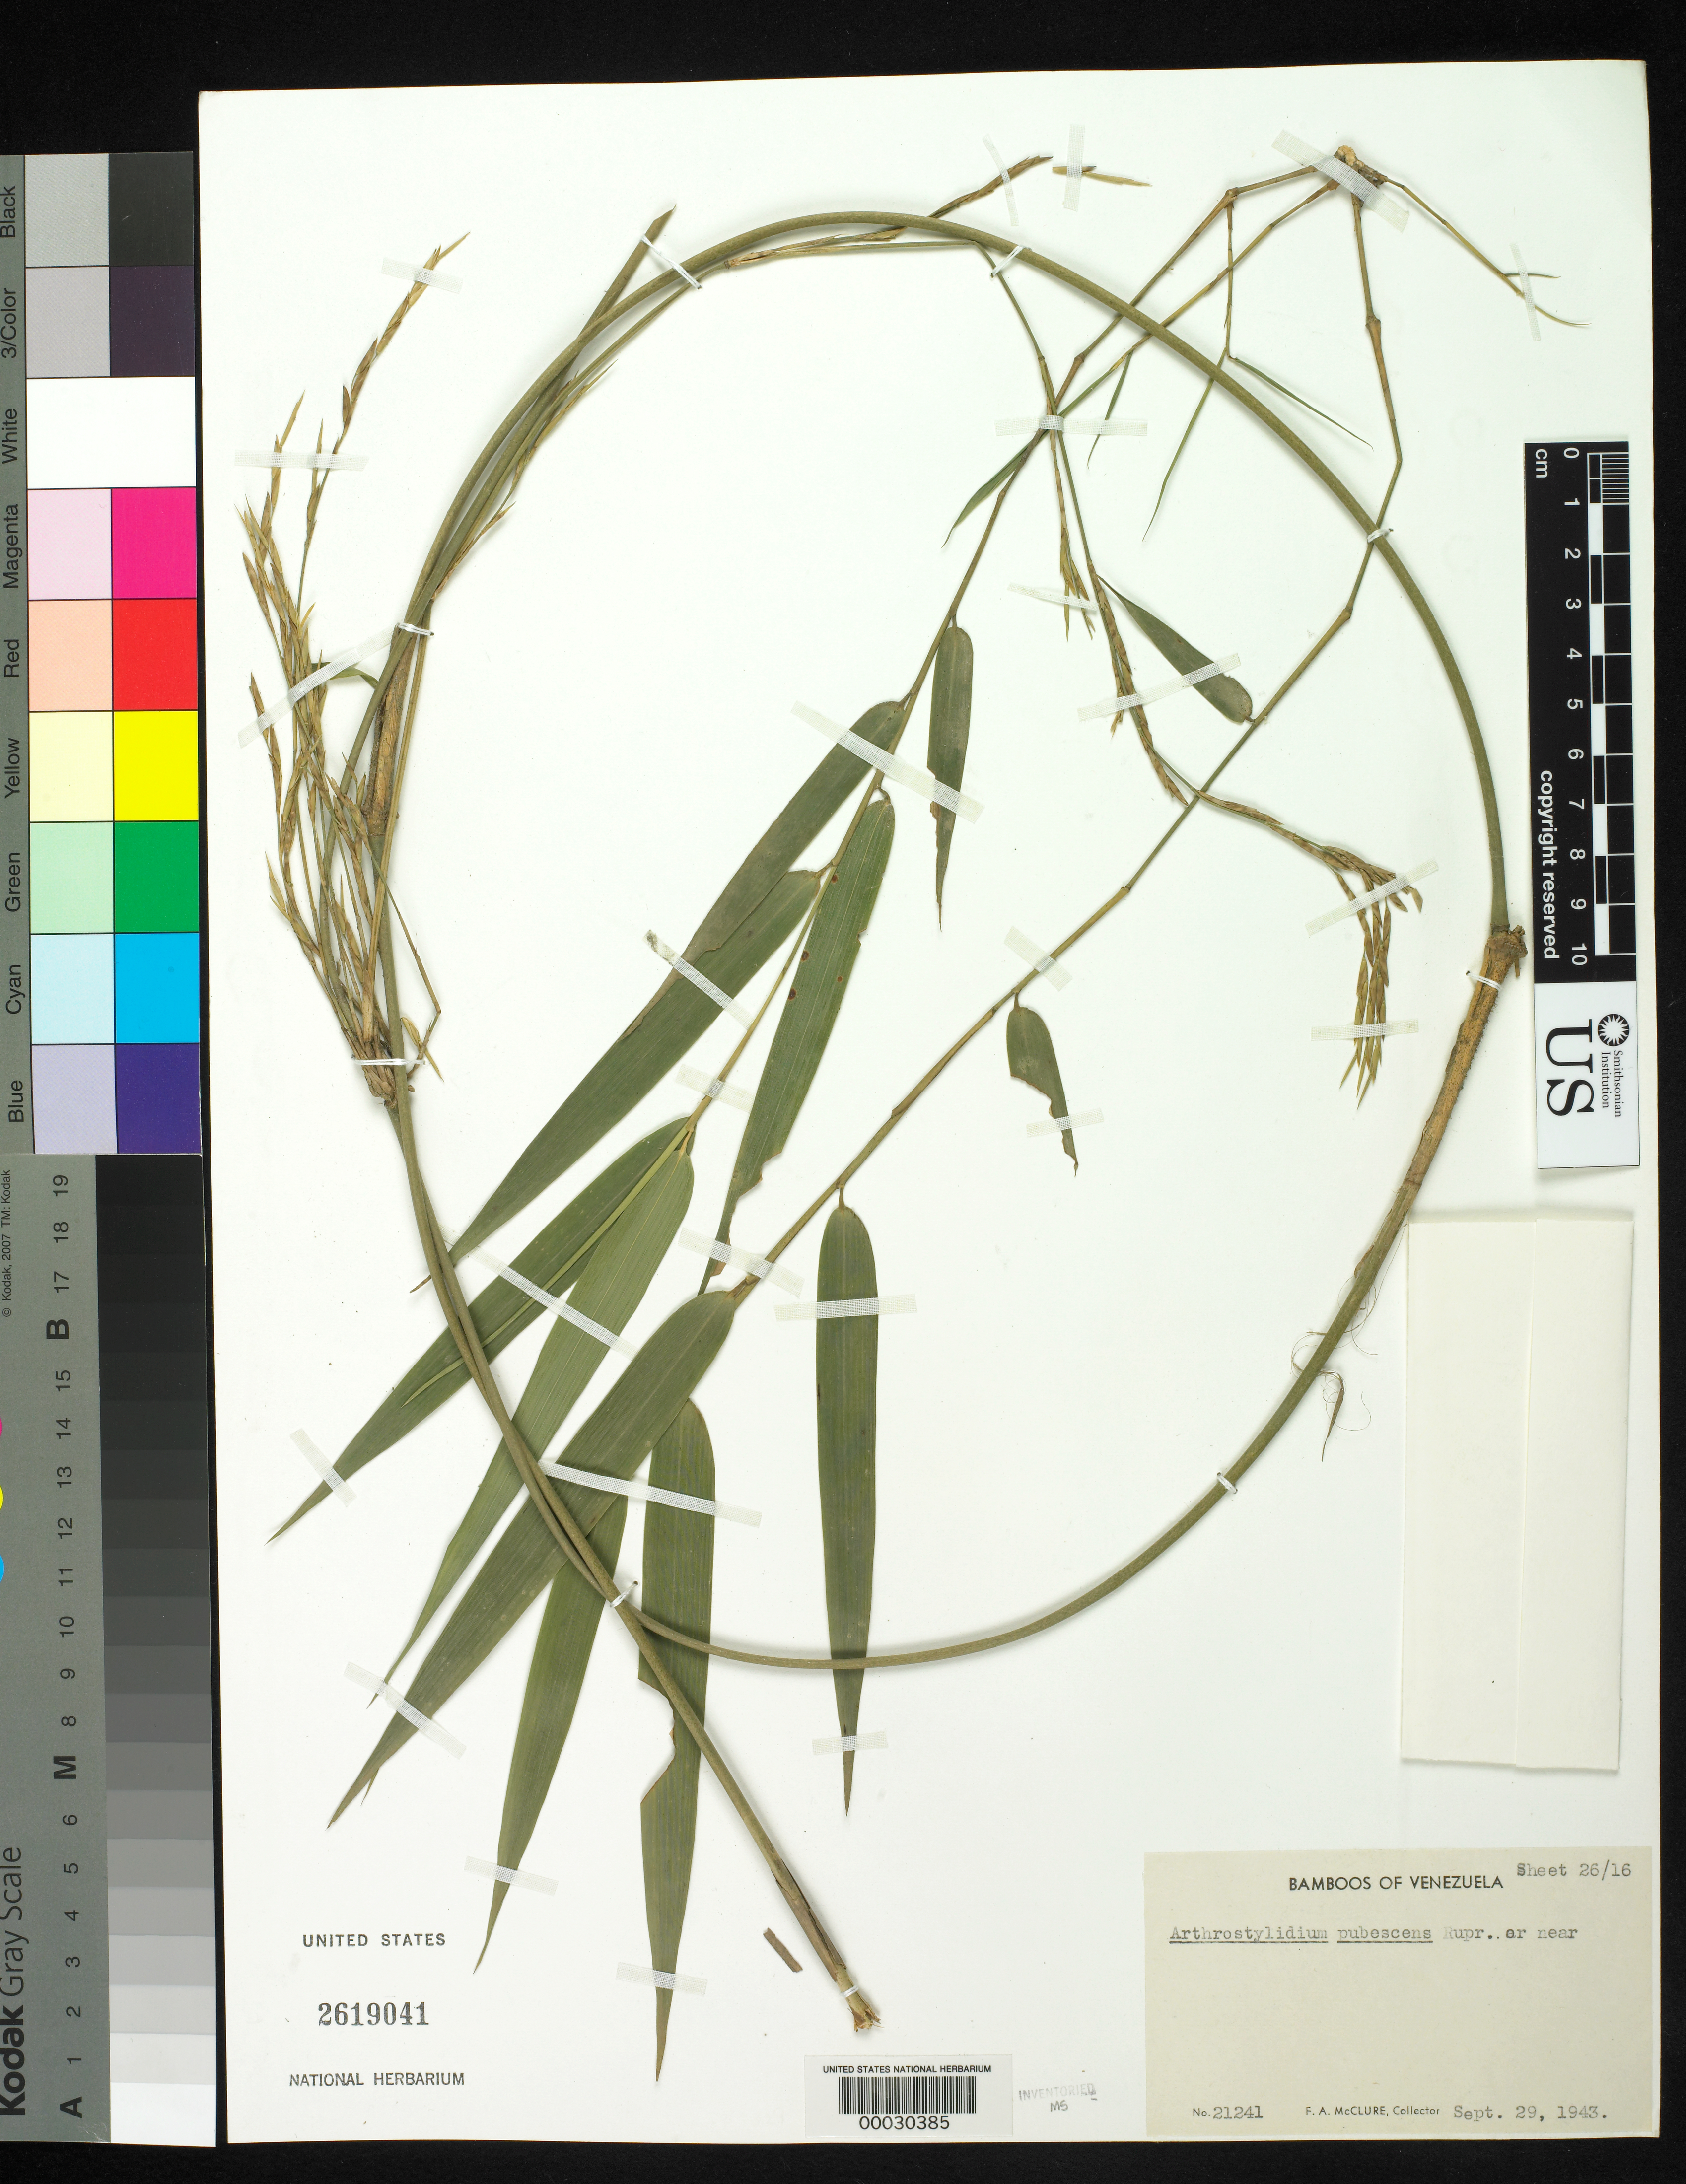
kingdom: Plantae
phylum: Tracheophyta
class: Liliopsida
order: Poales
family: Poaceae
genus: Arthrostylidium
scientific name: Arthrostylidium pubescens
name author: Rupr.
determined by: Judziewicz, E. J.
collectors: F. A. McClure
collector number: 21241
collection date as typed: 29 Sep 1943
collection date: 1943-09-29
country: Venezuela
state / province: Distrito Federal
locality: El junquito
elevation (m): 1200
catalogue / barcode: US 2619041